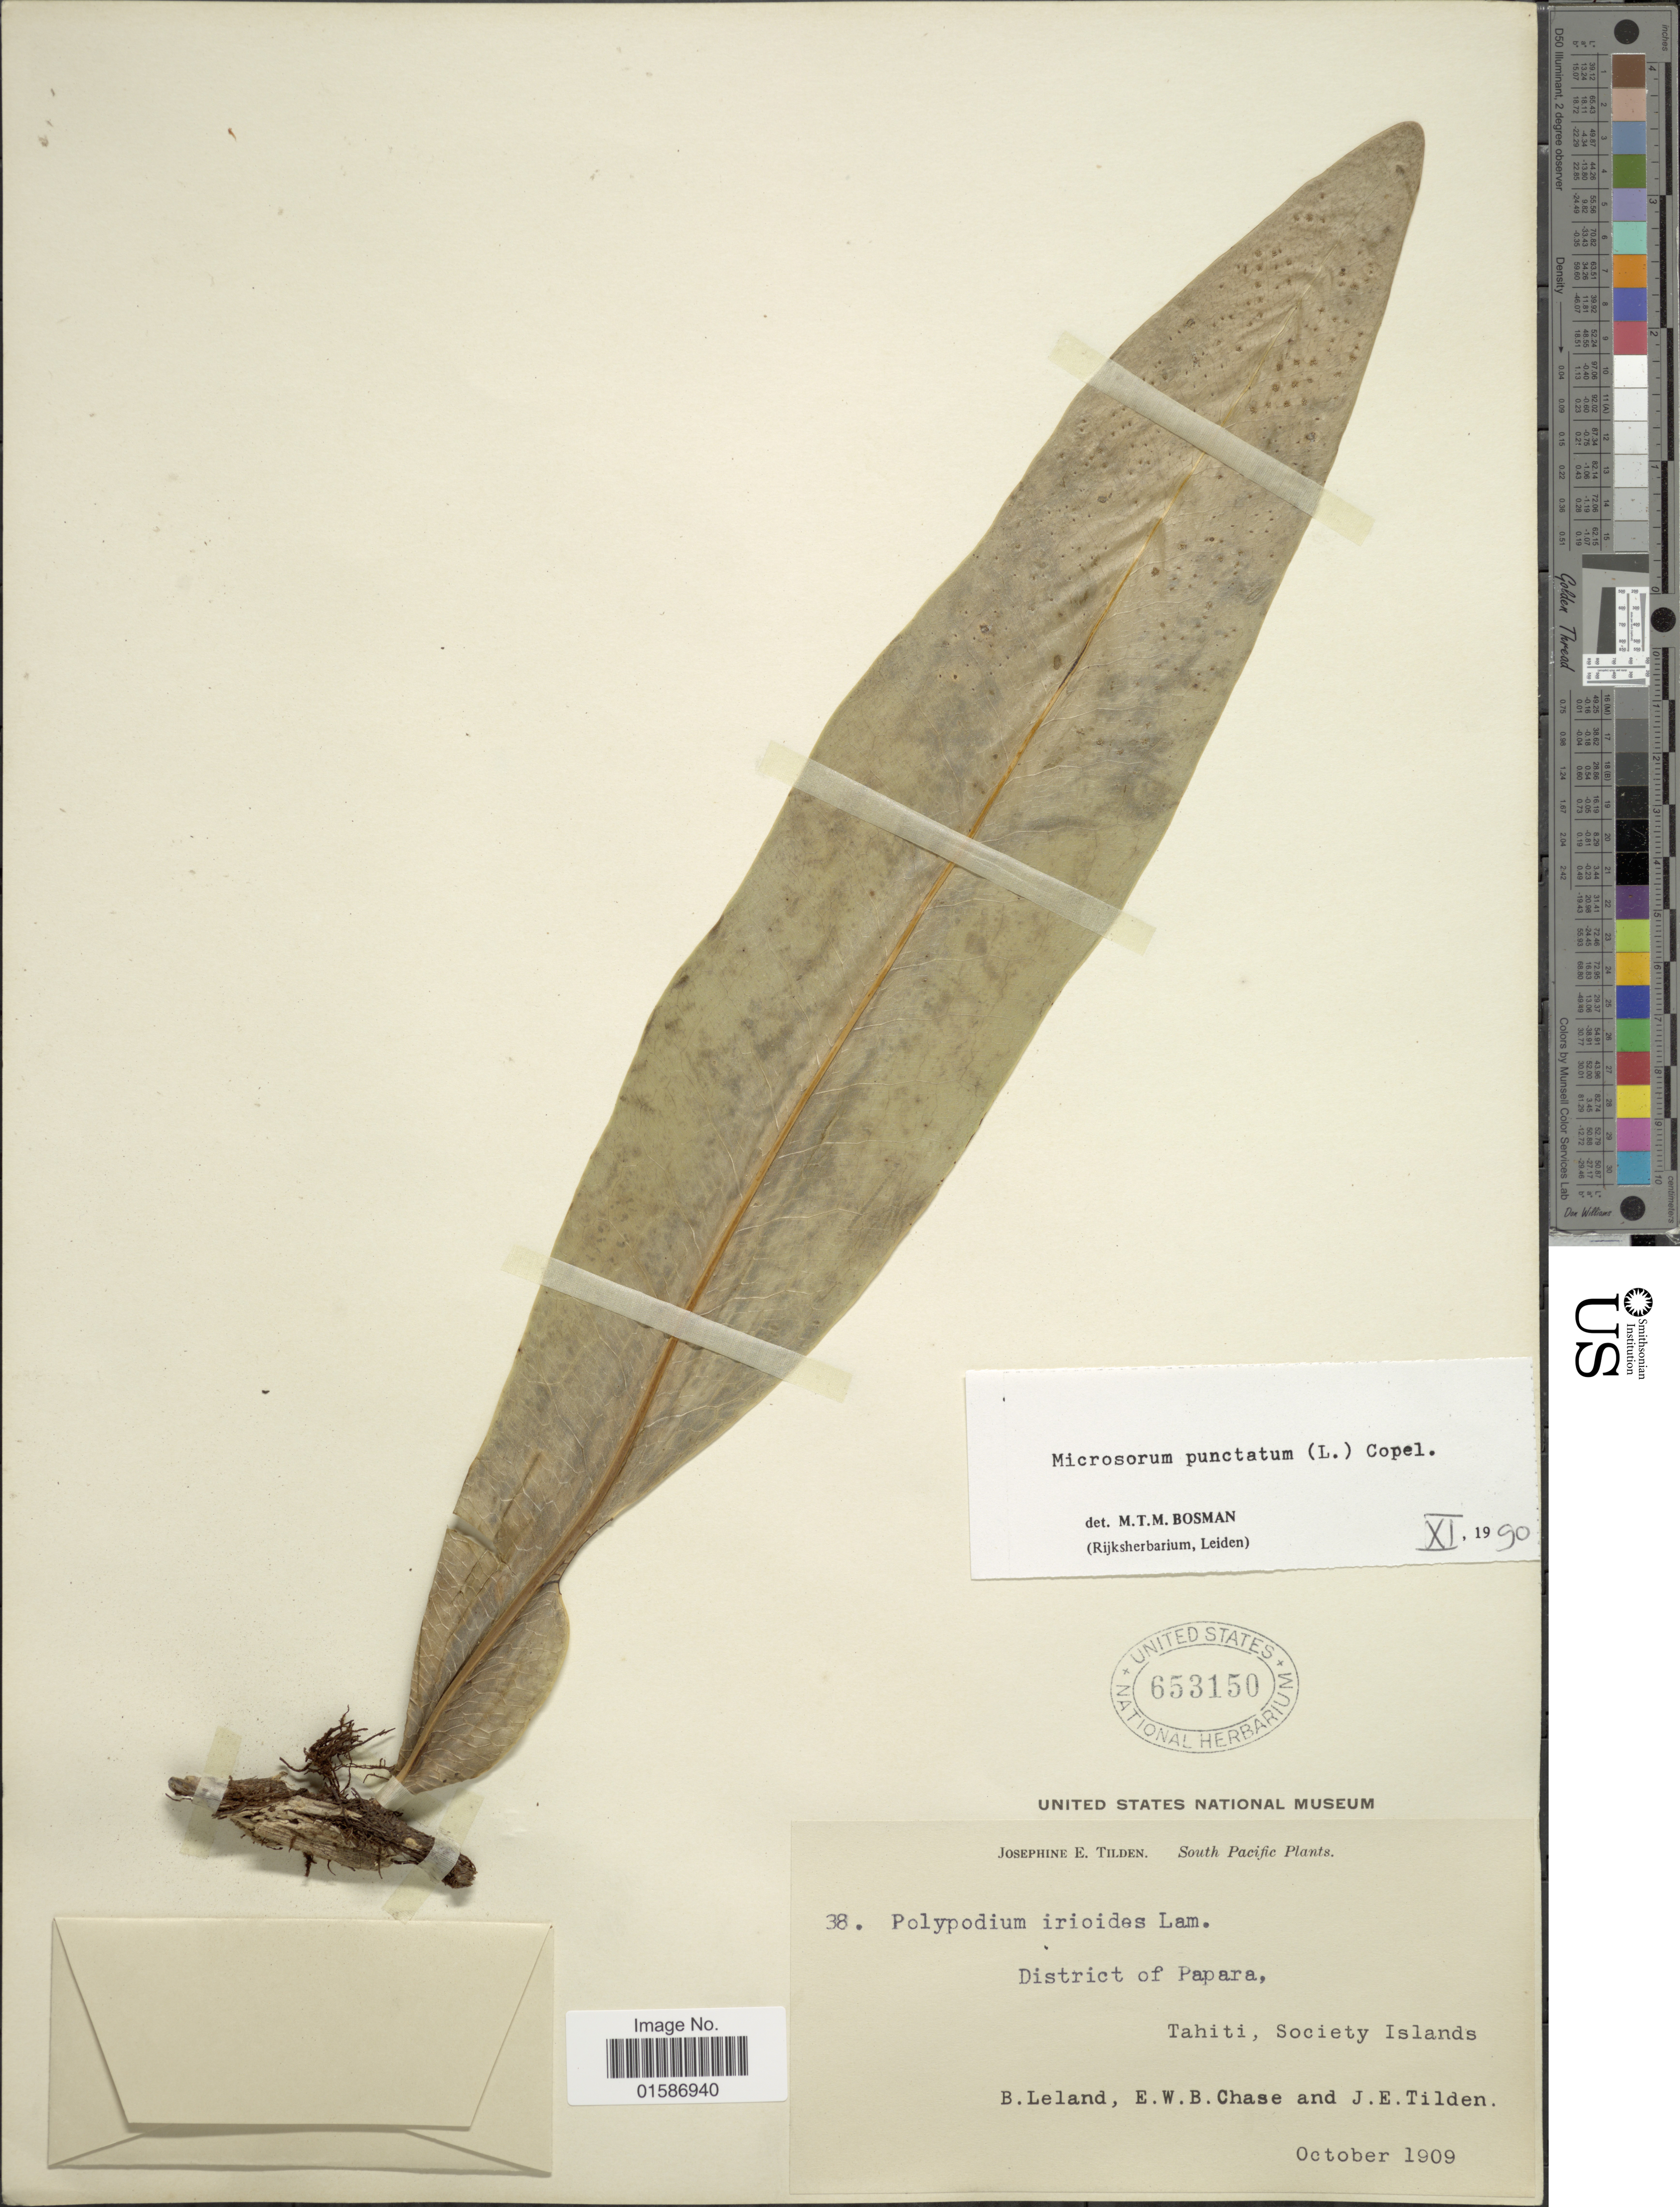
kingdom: Plantae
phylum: Tracheophyta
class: Polypodiopsida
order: Polypodiales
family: Polypodiaceae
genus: Microsorum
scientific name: Microsorum punctatum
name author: (L.) Copel.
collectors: B. Leland, E. W. Chase & J. E. Tilden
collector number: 38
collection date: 1909-10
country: French Polynesia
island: Tahiti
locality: South Pacific, District of Papara, Tahiti, Society Islands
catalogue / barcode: US 653150